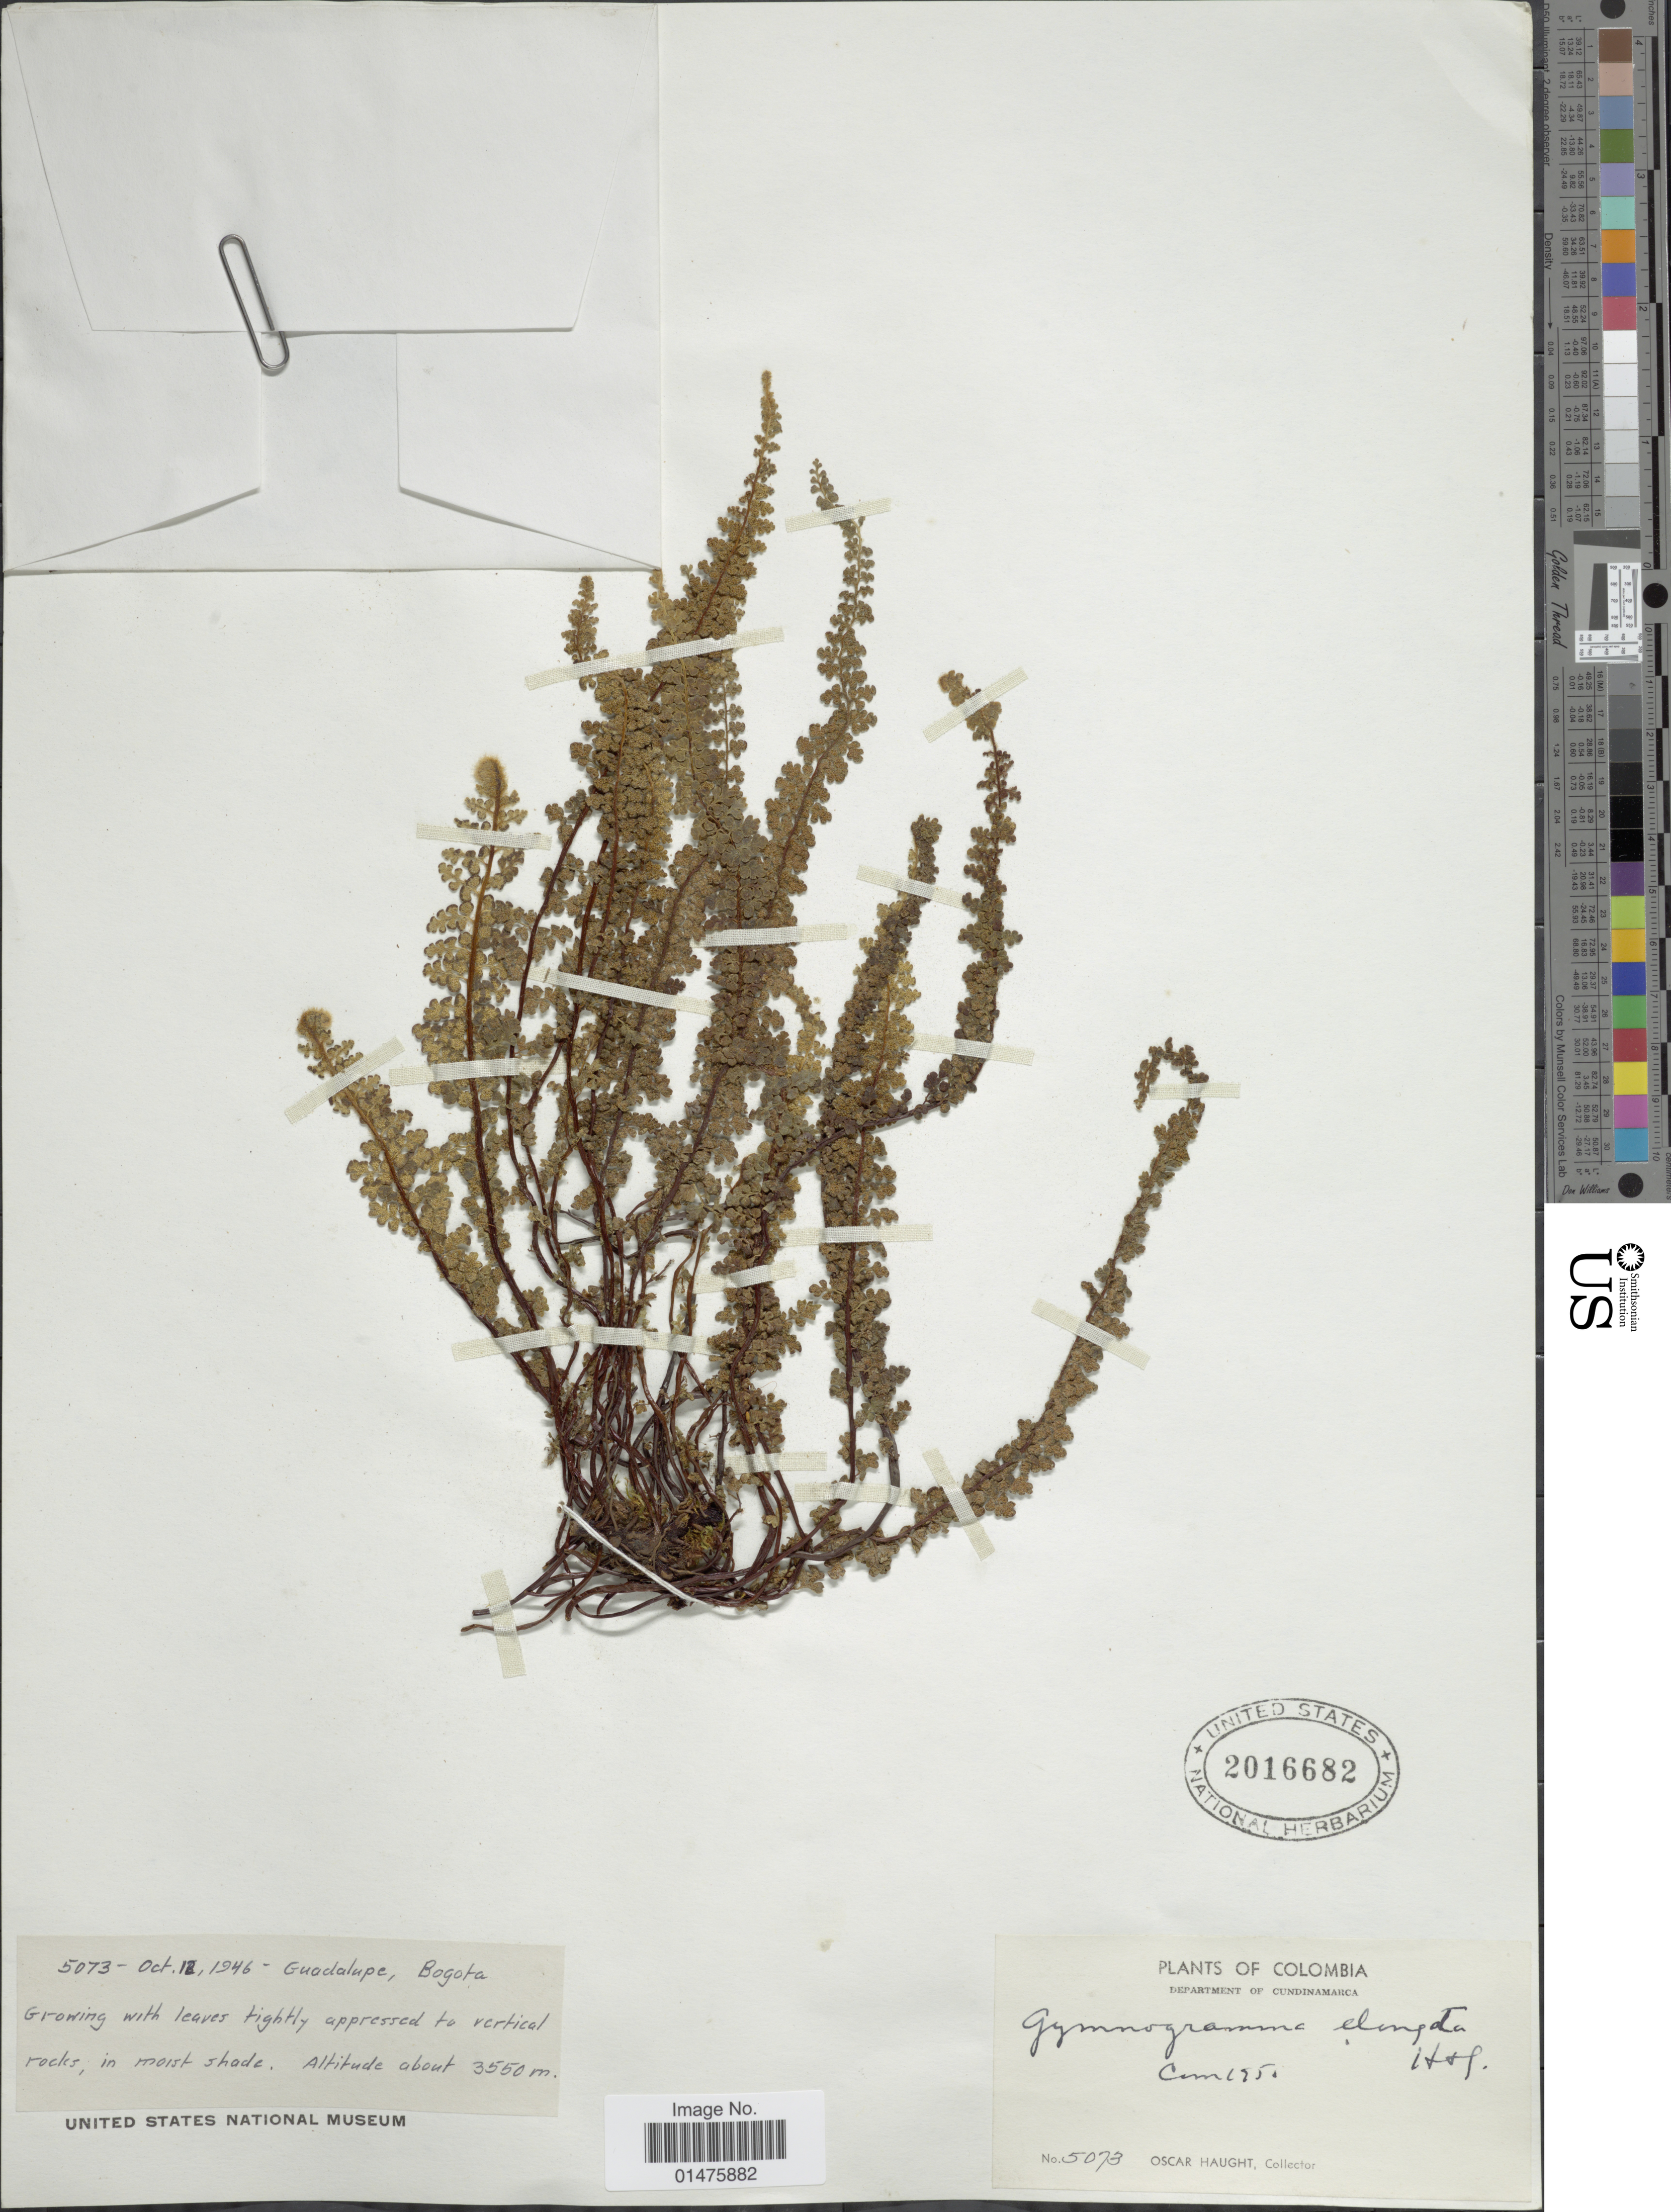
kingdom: Plantae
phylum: Tracheophyta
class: Polypodiopsida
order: Polypodiales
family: Pteridaceae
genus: Jamesonia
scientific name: Jamesonia cheilanthoides x J. jamesonia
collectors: O. L. Haught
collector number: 5073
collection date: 1946-10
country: Colombia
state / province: Cundinamarca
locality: Department of Cundinamarca, Guadalupe, Bogota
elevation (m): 3550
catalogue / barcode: US 2016682